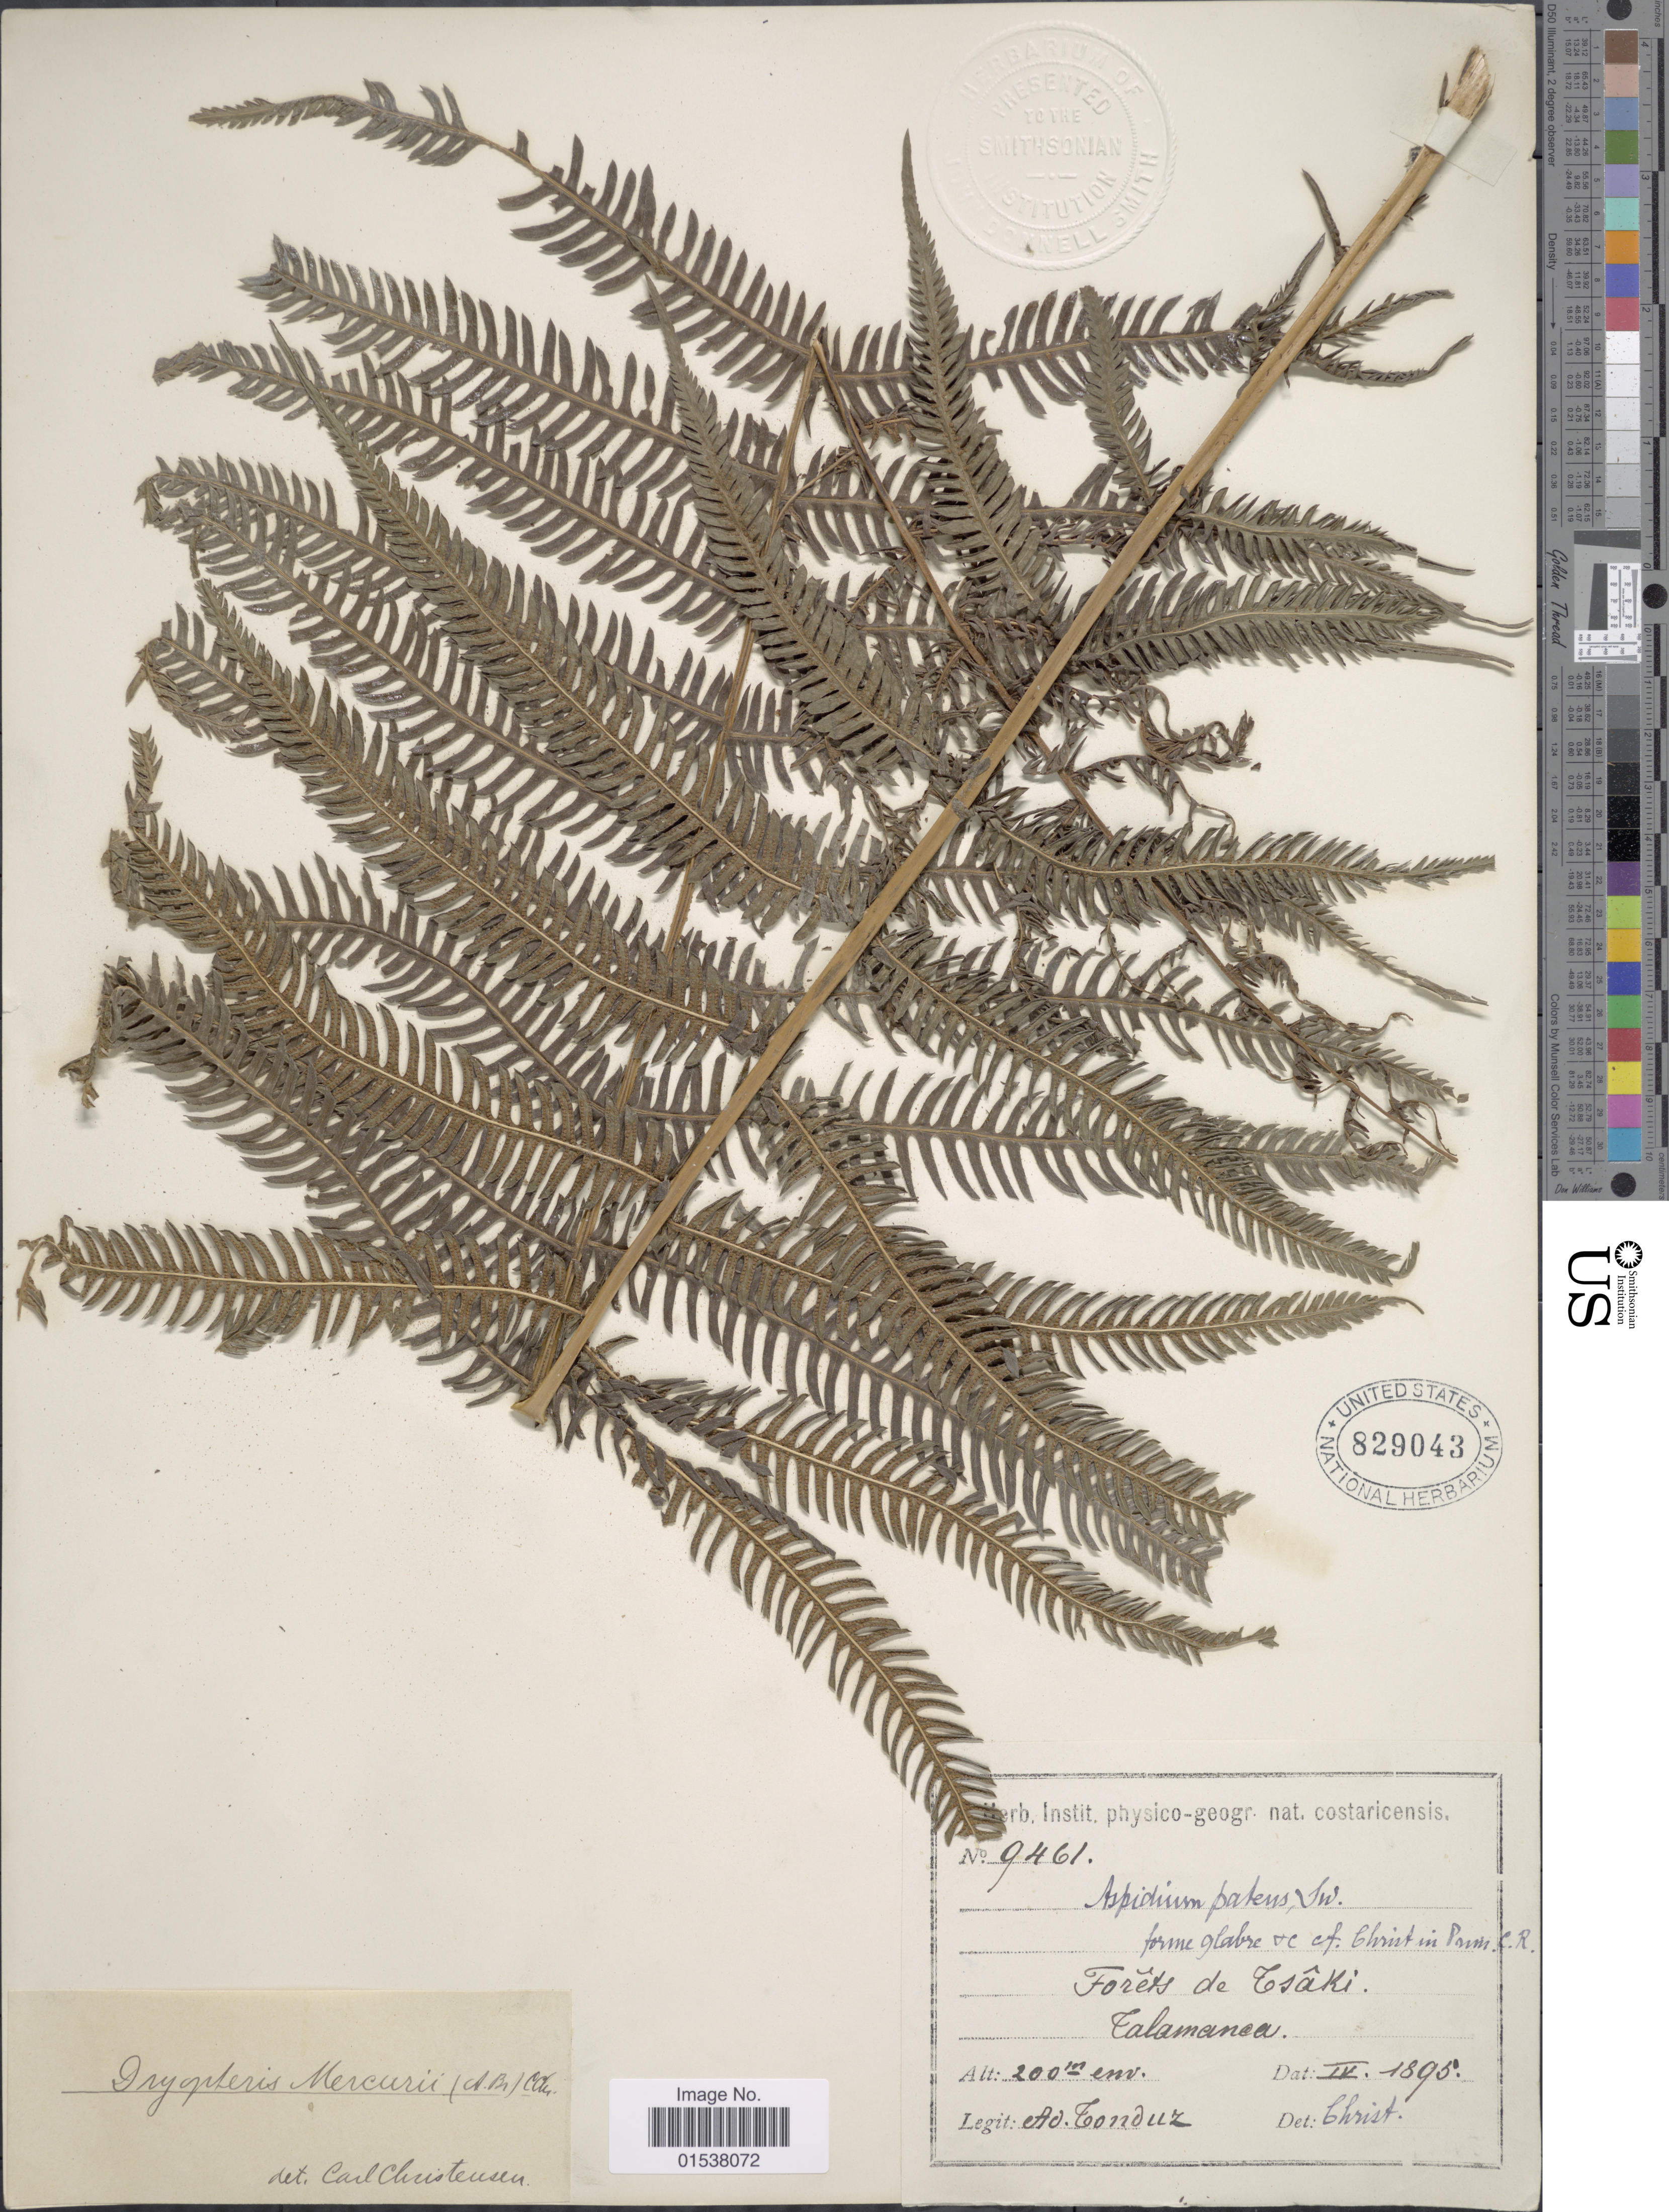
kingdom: Plantae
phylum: Tracheophyta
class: Polypodiopsida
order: Polypodiales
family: Thelypteridaceae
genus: Amauropelta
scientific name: Amauropelta balbisii (Spreng.) comb. nov., ined. 2015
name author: (Spreng.)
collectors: A. Tonduz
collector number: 9461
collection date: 1895-04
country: Costa Rica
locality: Forets de Esaki, Talamanca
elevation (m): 200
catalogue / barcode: US 829043